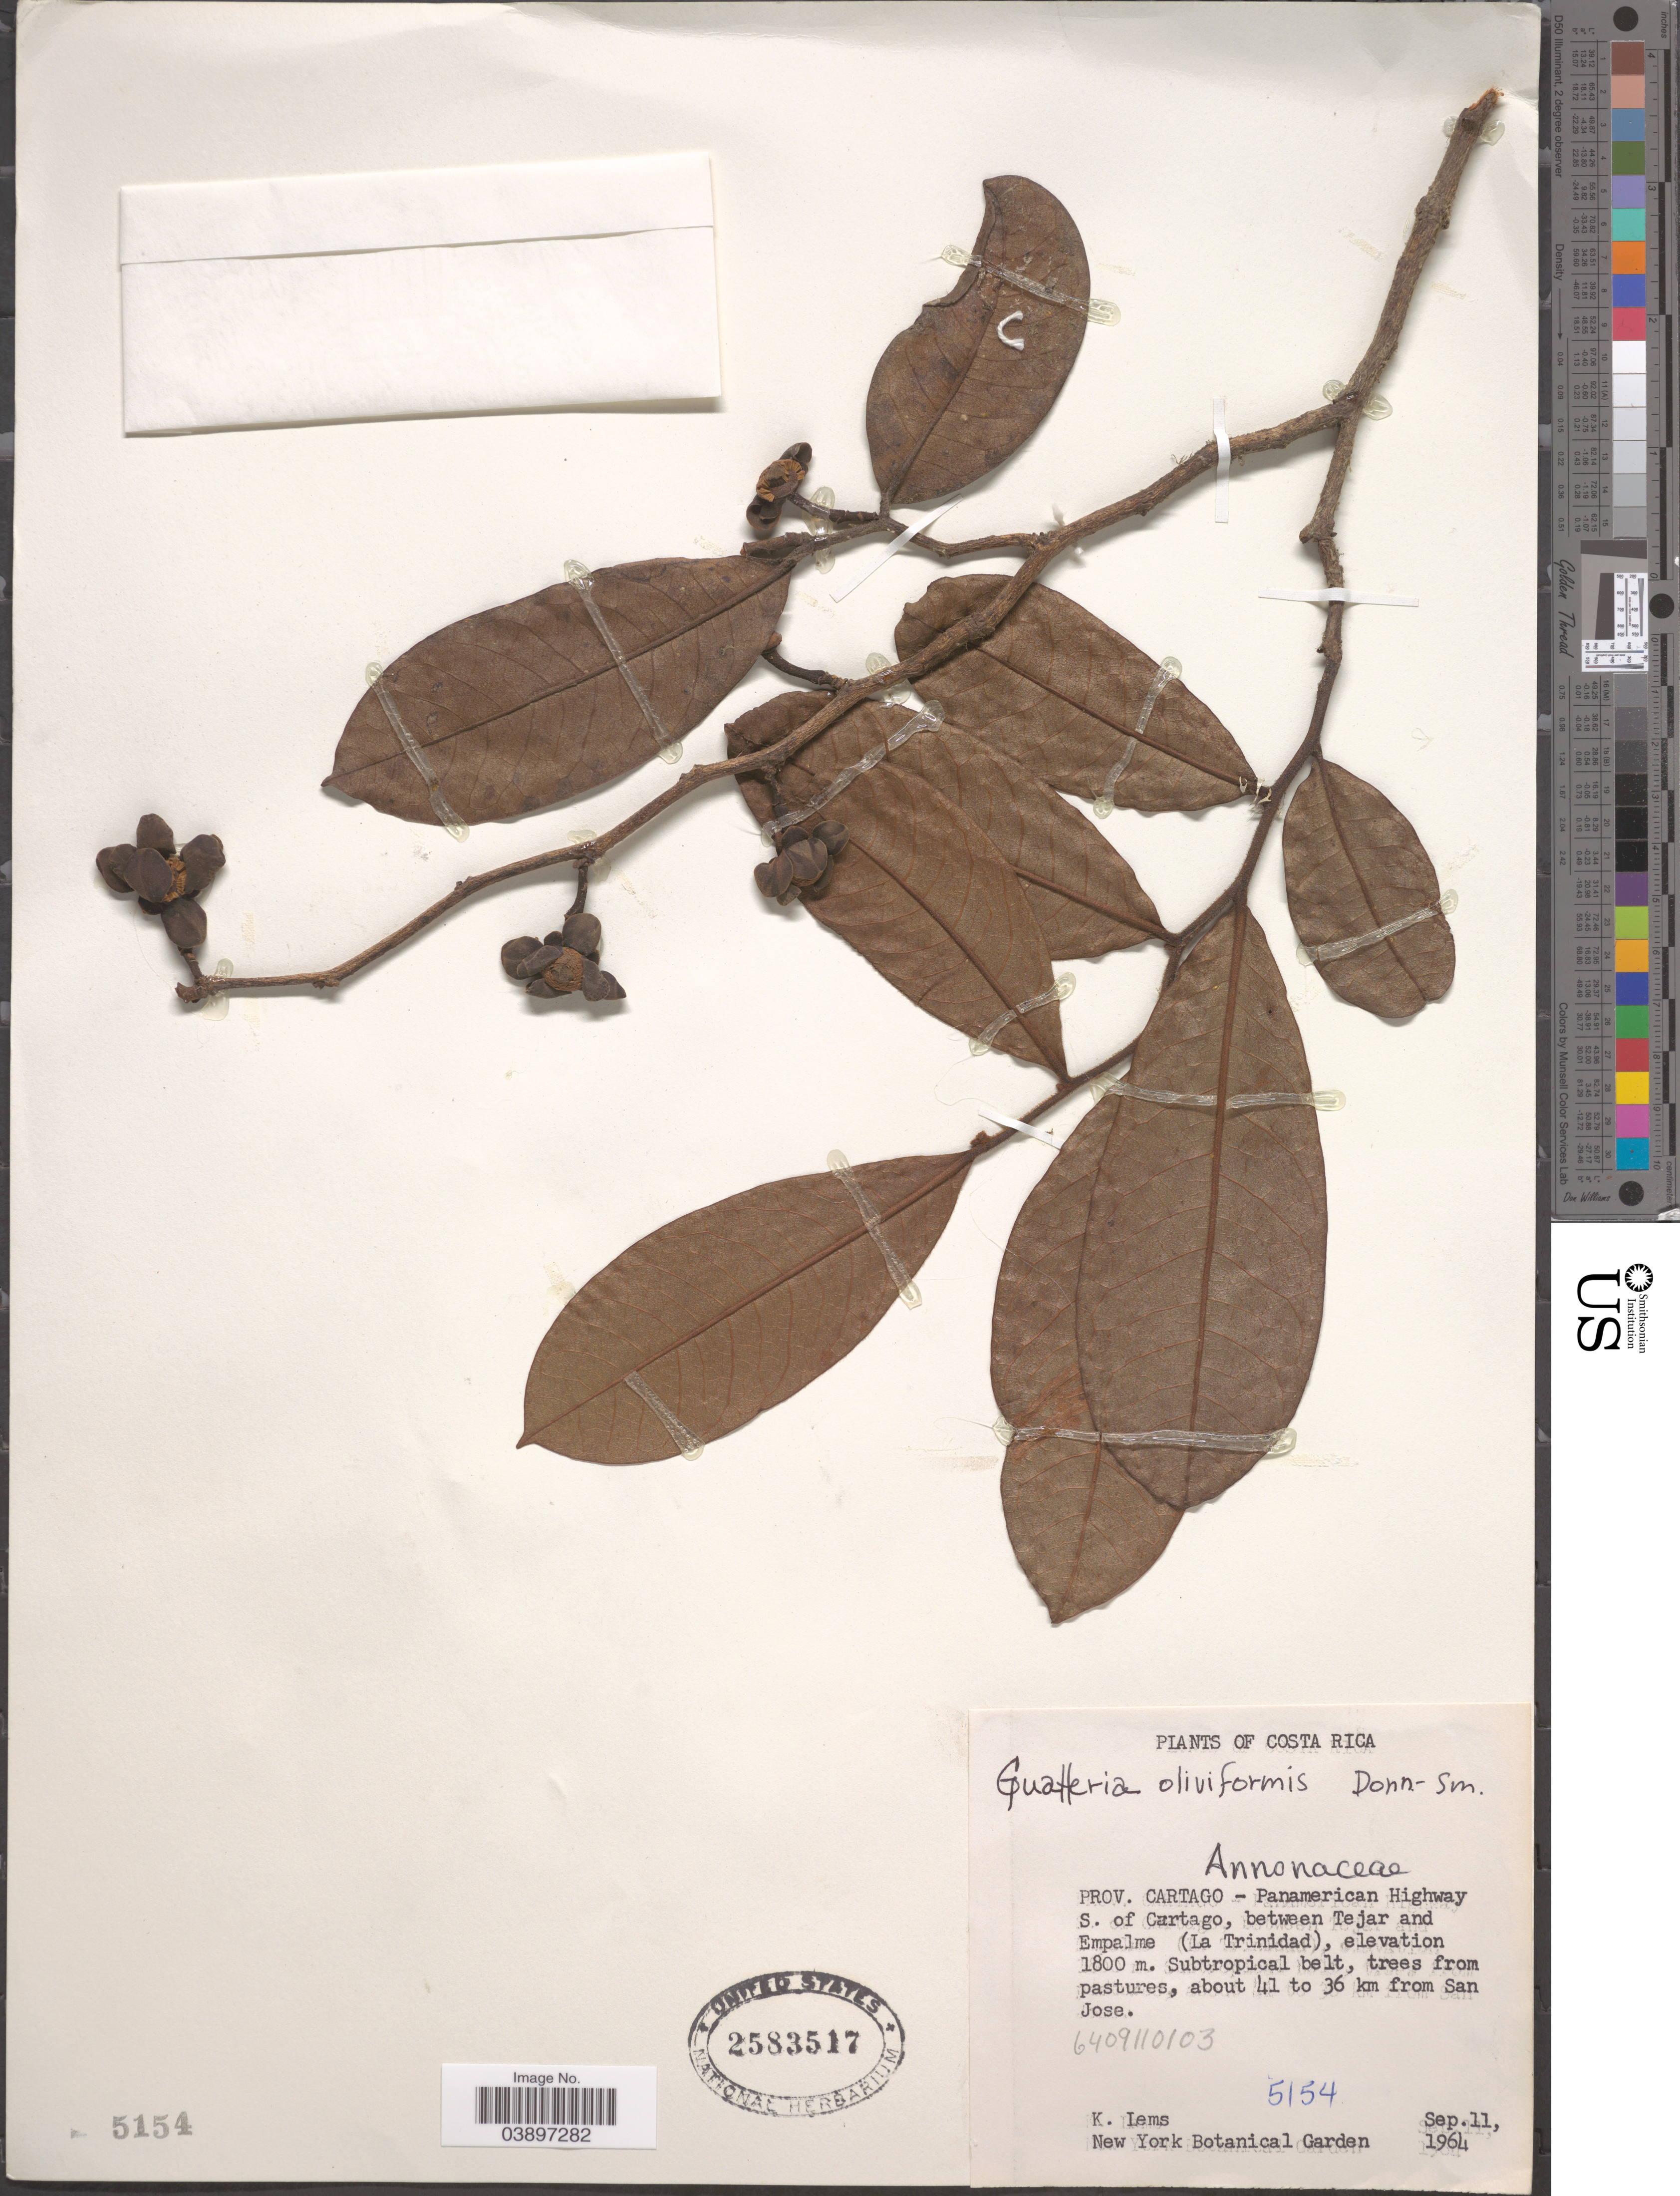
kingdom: Plantae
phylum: Tracheophyta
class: Magnoliopsida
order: Magnoliales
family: Annonaceae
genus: Guatteria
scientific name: Guatteria oliviformis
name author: Donn. Sm.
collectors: K. Lems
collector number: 5154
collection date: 1964-09-11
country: Costa Rica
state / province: Cartago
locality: Panamerican Highway S. of Cartago, between Tejar and Empalme (La Trinidad). Subtropical belt, trees from pastures, about 41 to 36 km from San Jose.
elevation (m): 1800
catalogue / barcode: US 2583517